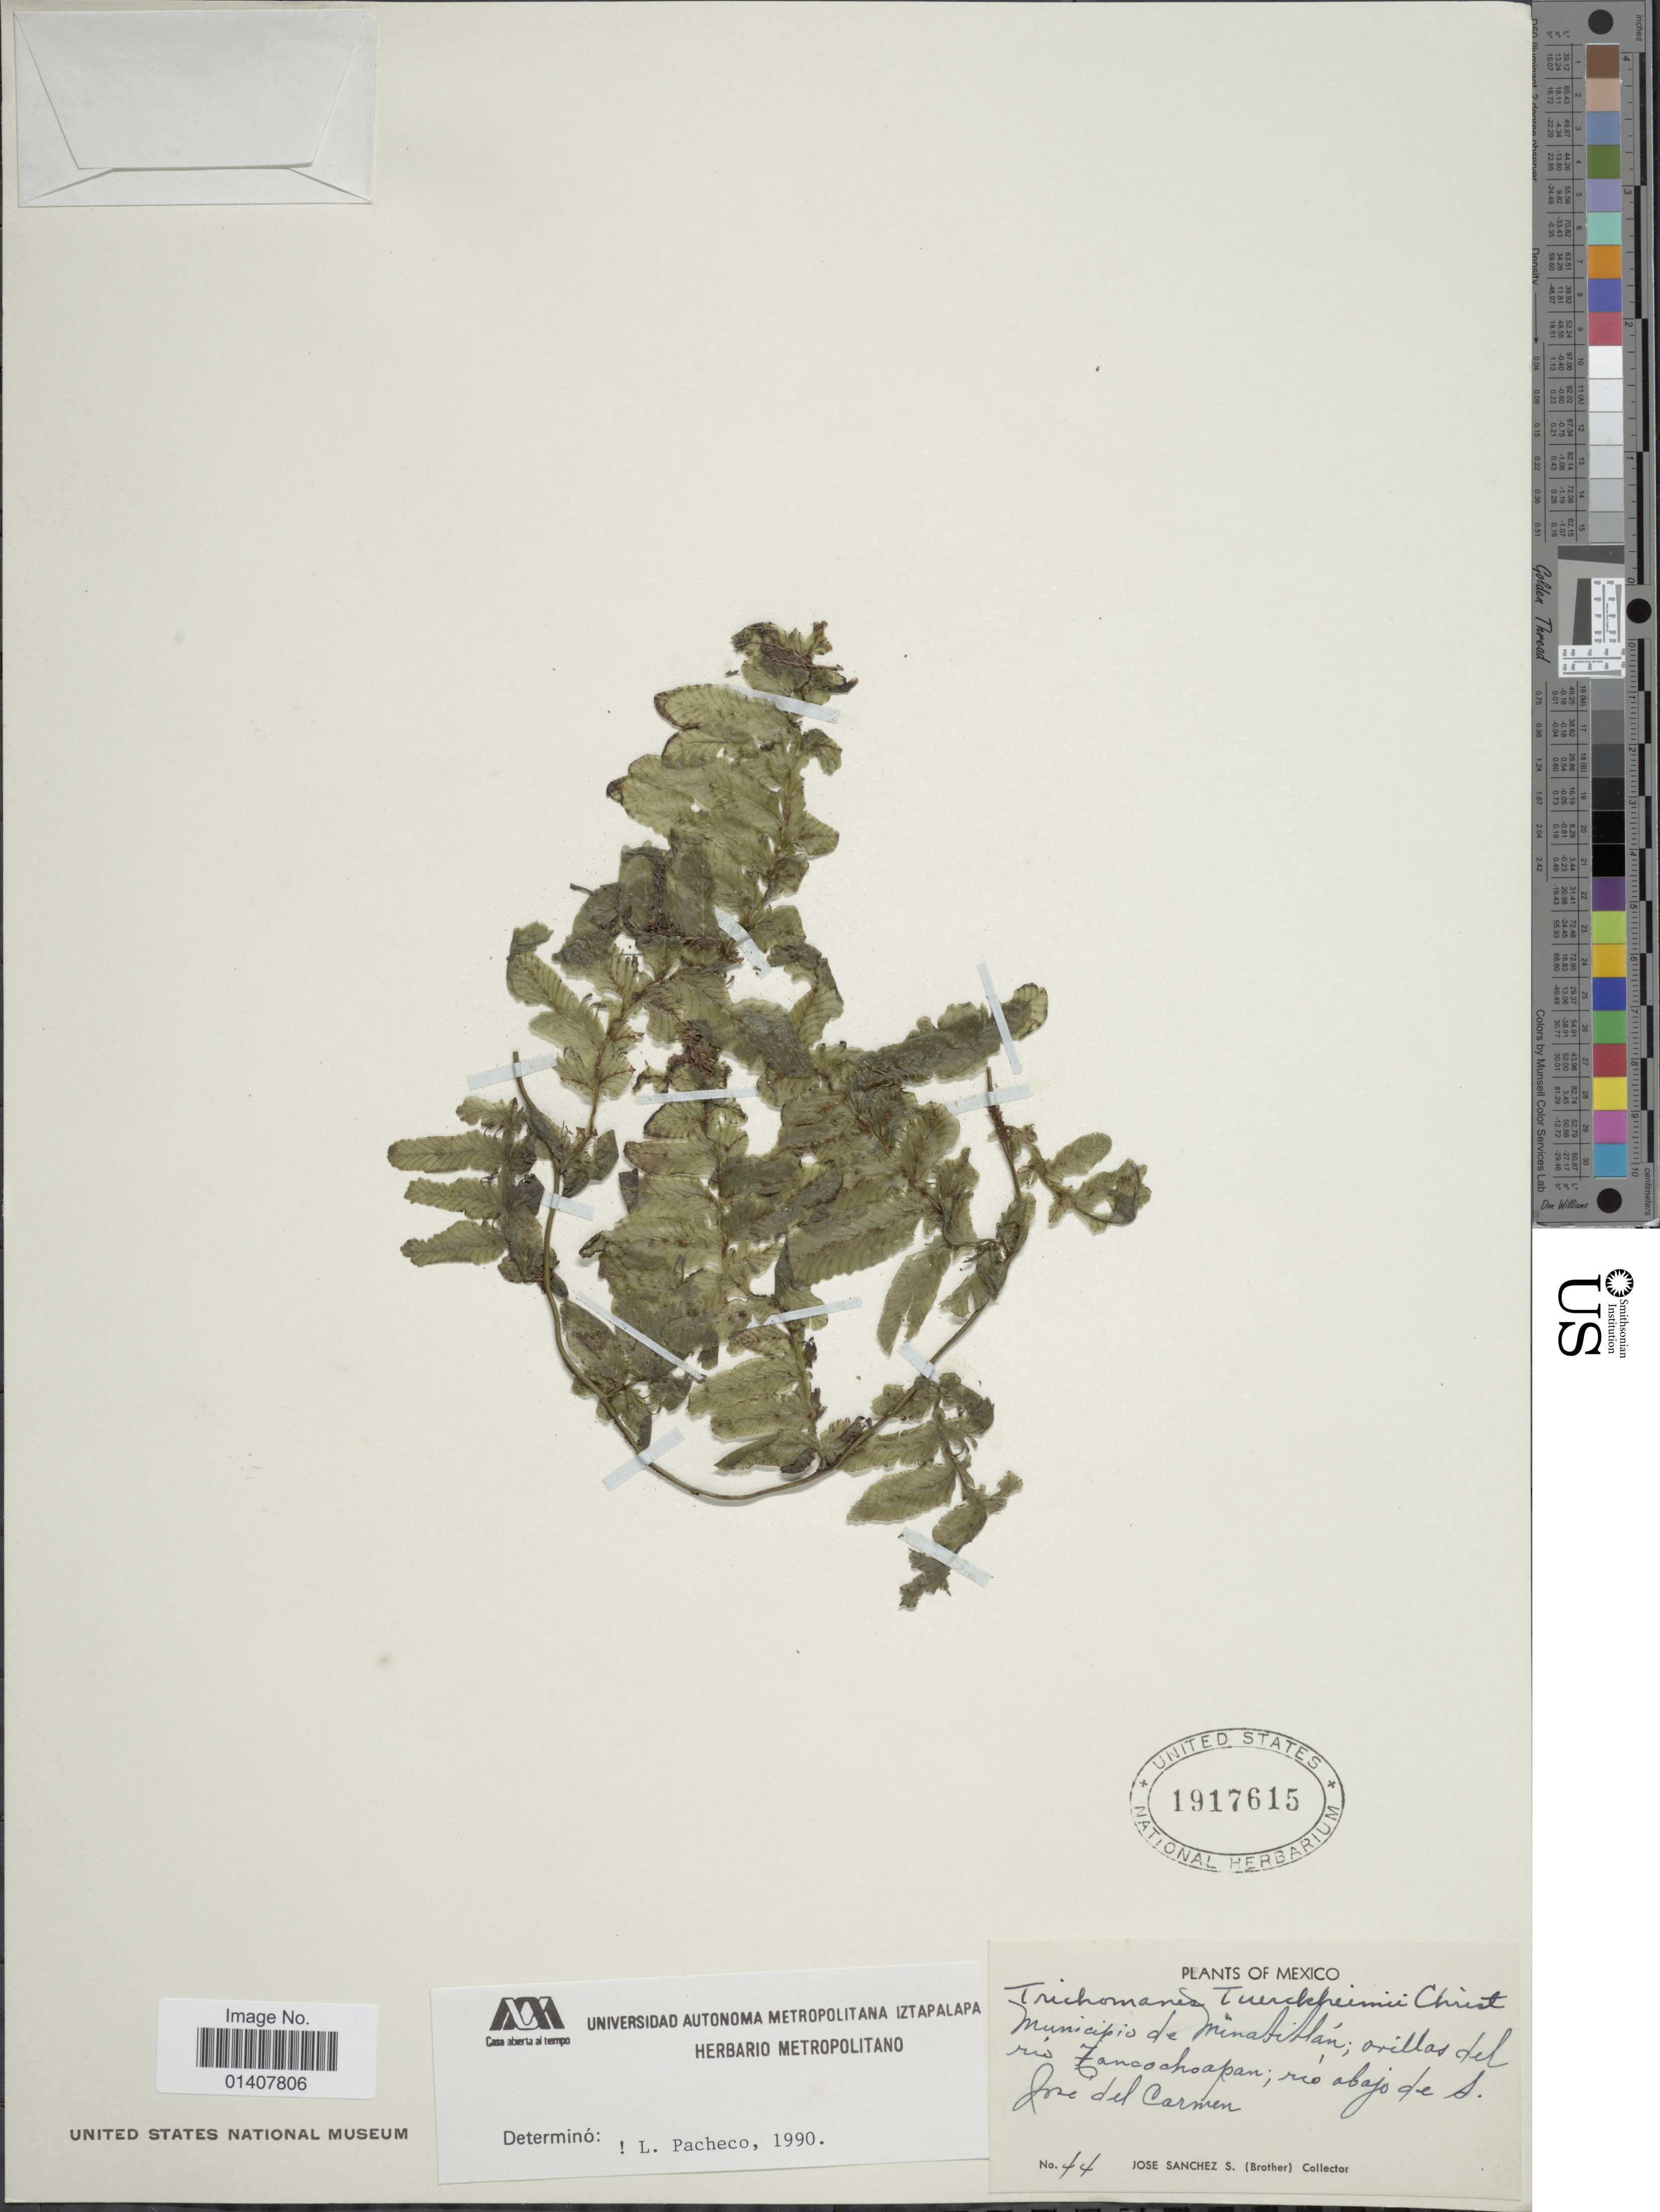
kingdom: Plantae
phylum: Tracheophyta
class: Polypodiopsida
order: Hymenophyllales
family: Hymenophyllaceae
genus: Trichomanes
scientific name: Trichomanes tuerckheimii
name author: Christ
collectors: J. Sanchez S.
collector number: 44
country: Mexico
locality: Municipio de Minatitlan, Orillas del rio Tancochoapan, rio abajo S. Jose del Carmen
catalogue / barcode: US 1917615